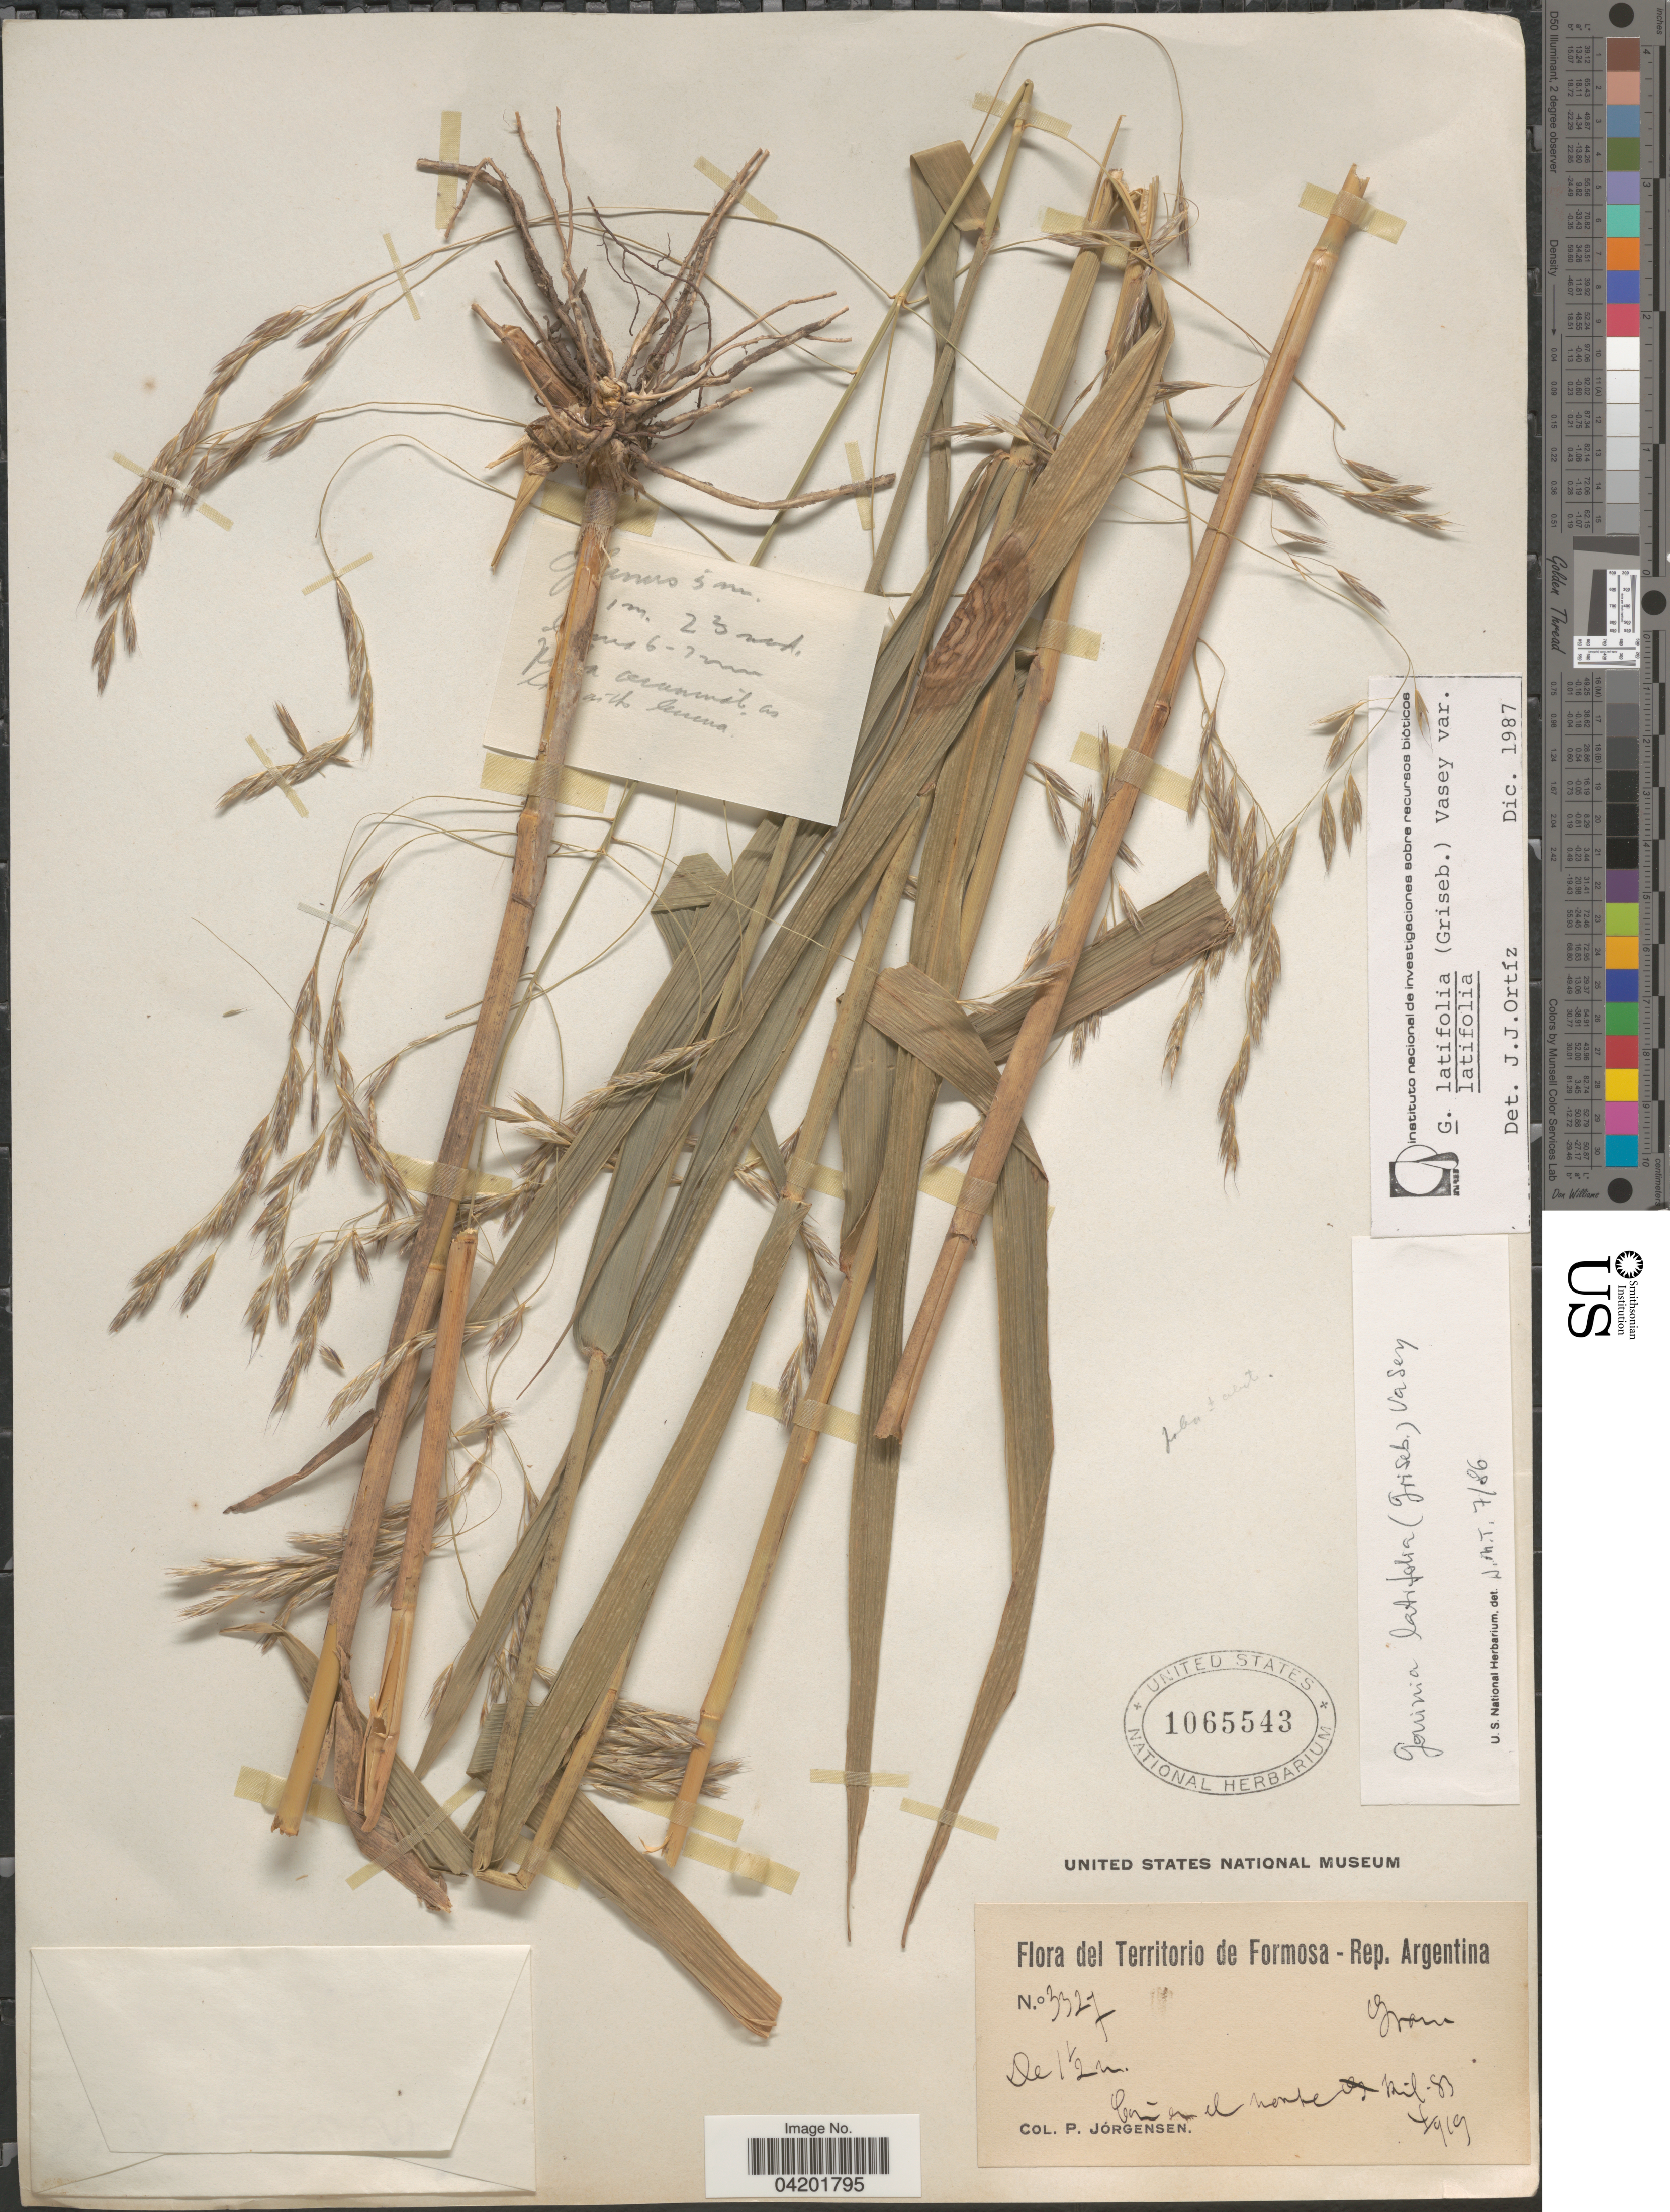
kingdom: Plantae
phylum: Tracheophyta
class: Liliopsida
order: Poales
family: Poaceae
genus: Gouinia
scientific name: Gouinia latifolia var. latifolia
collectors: P. Jörgensen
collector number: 3327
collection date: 1919-04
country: Argentina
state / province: Formosa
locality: Común el monte Kil. 83.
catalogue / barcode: US 1065543